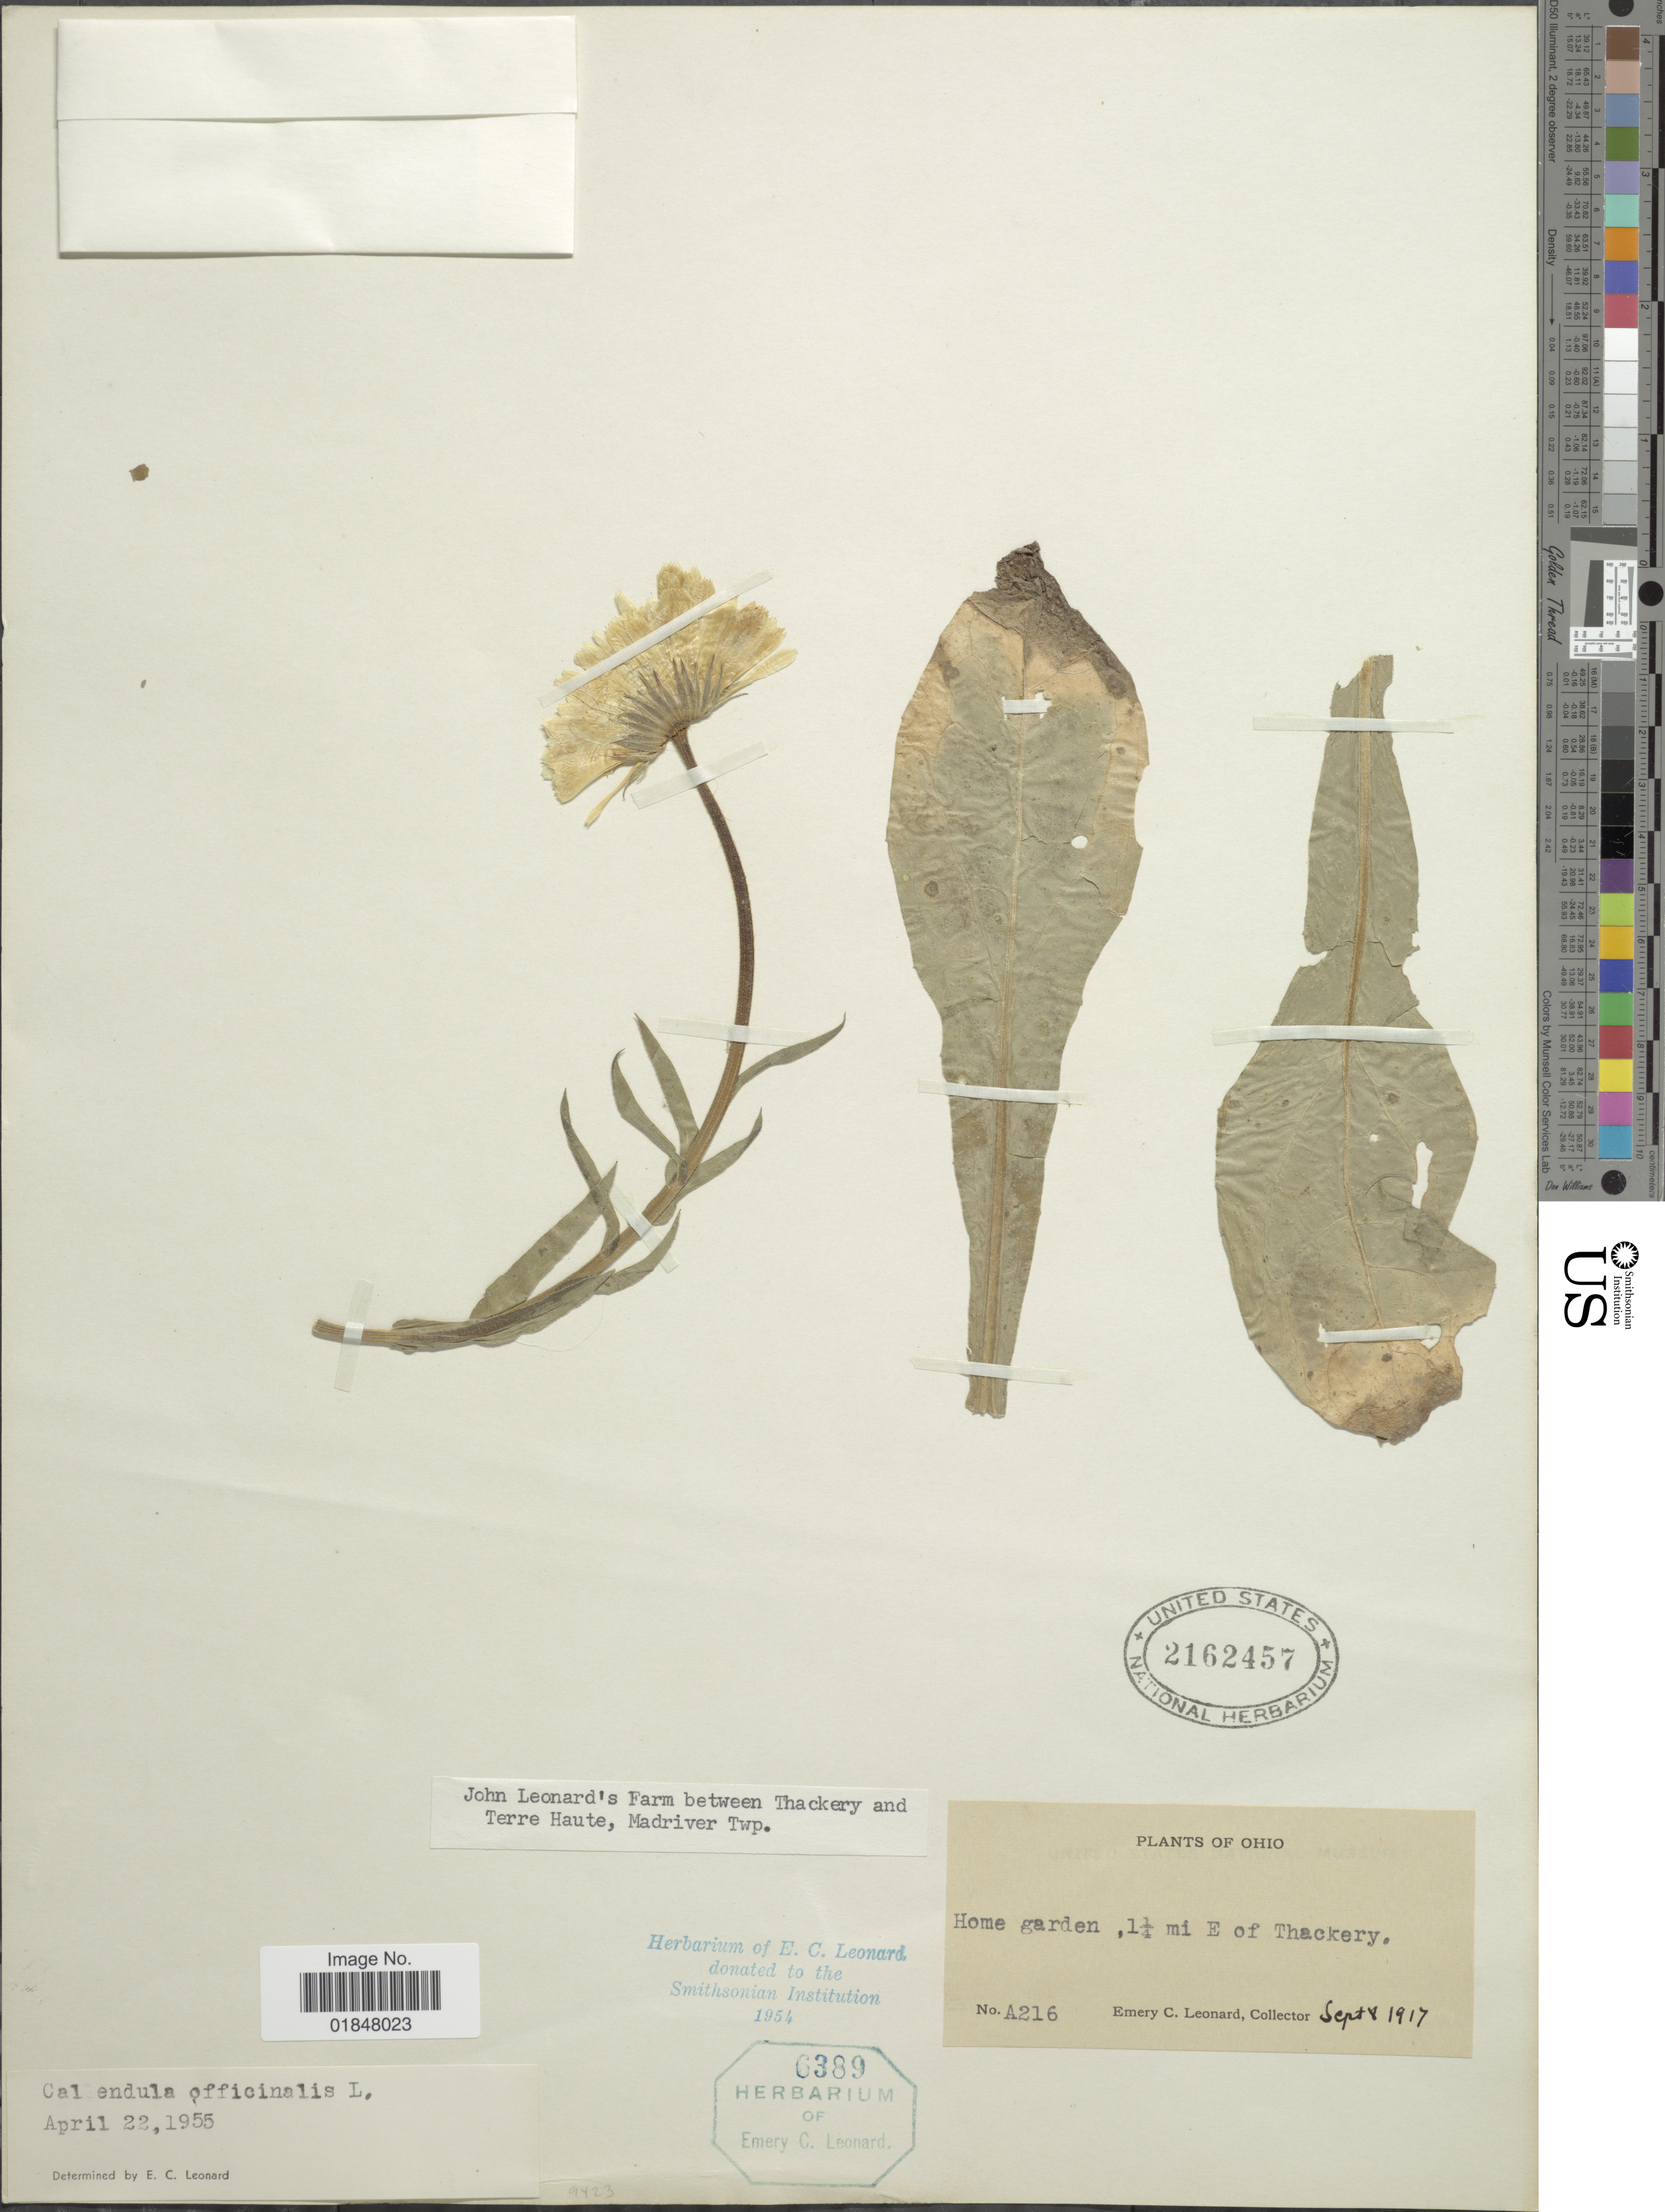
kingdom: Plantae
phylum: Tracheophyta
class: Magnoliopsida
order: Asterales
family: Asteraceae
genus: Calendula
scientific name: Calendula officinalis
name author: L.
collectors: E. C. Leonard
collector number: A216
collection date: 1917-09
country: United States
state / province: Ohio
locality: Home garden, 1 ¼ mi E of Thackery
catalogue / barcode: US 2162457